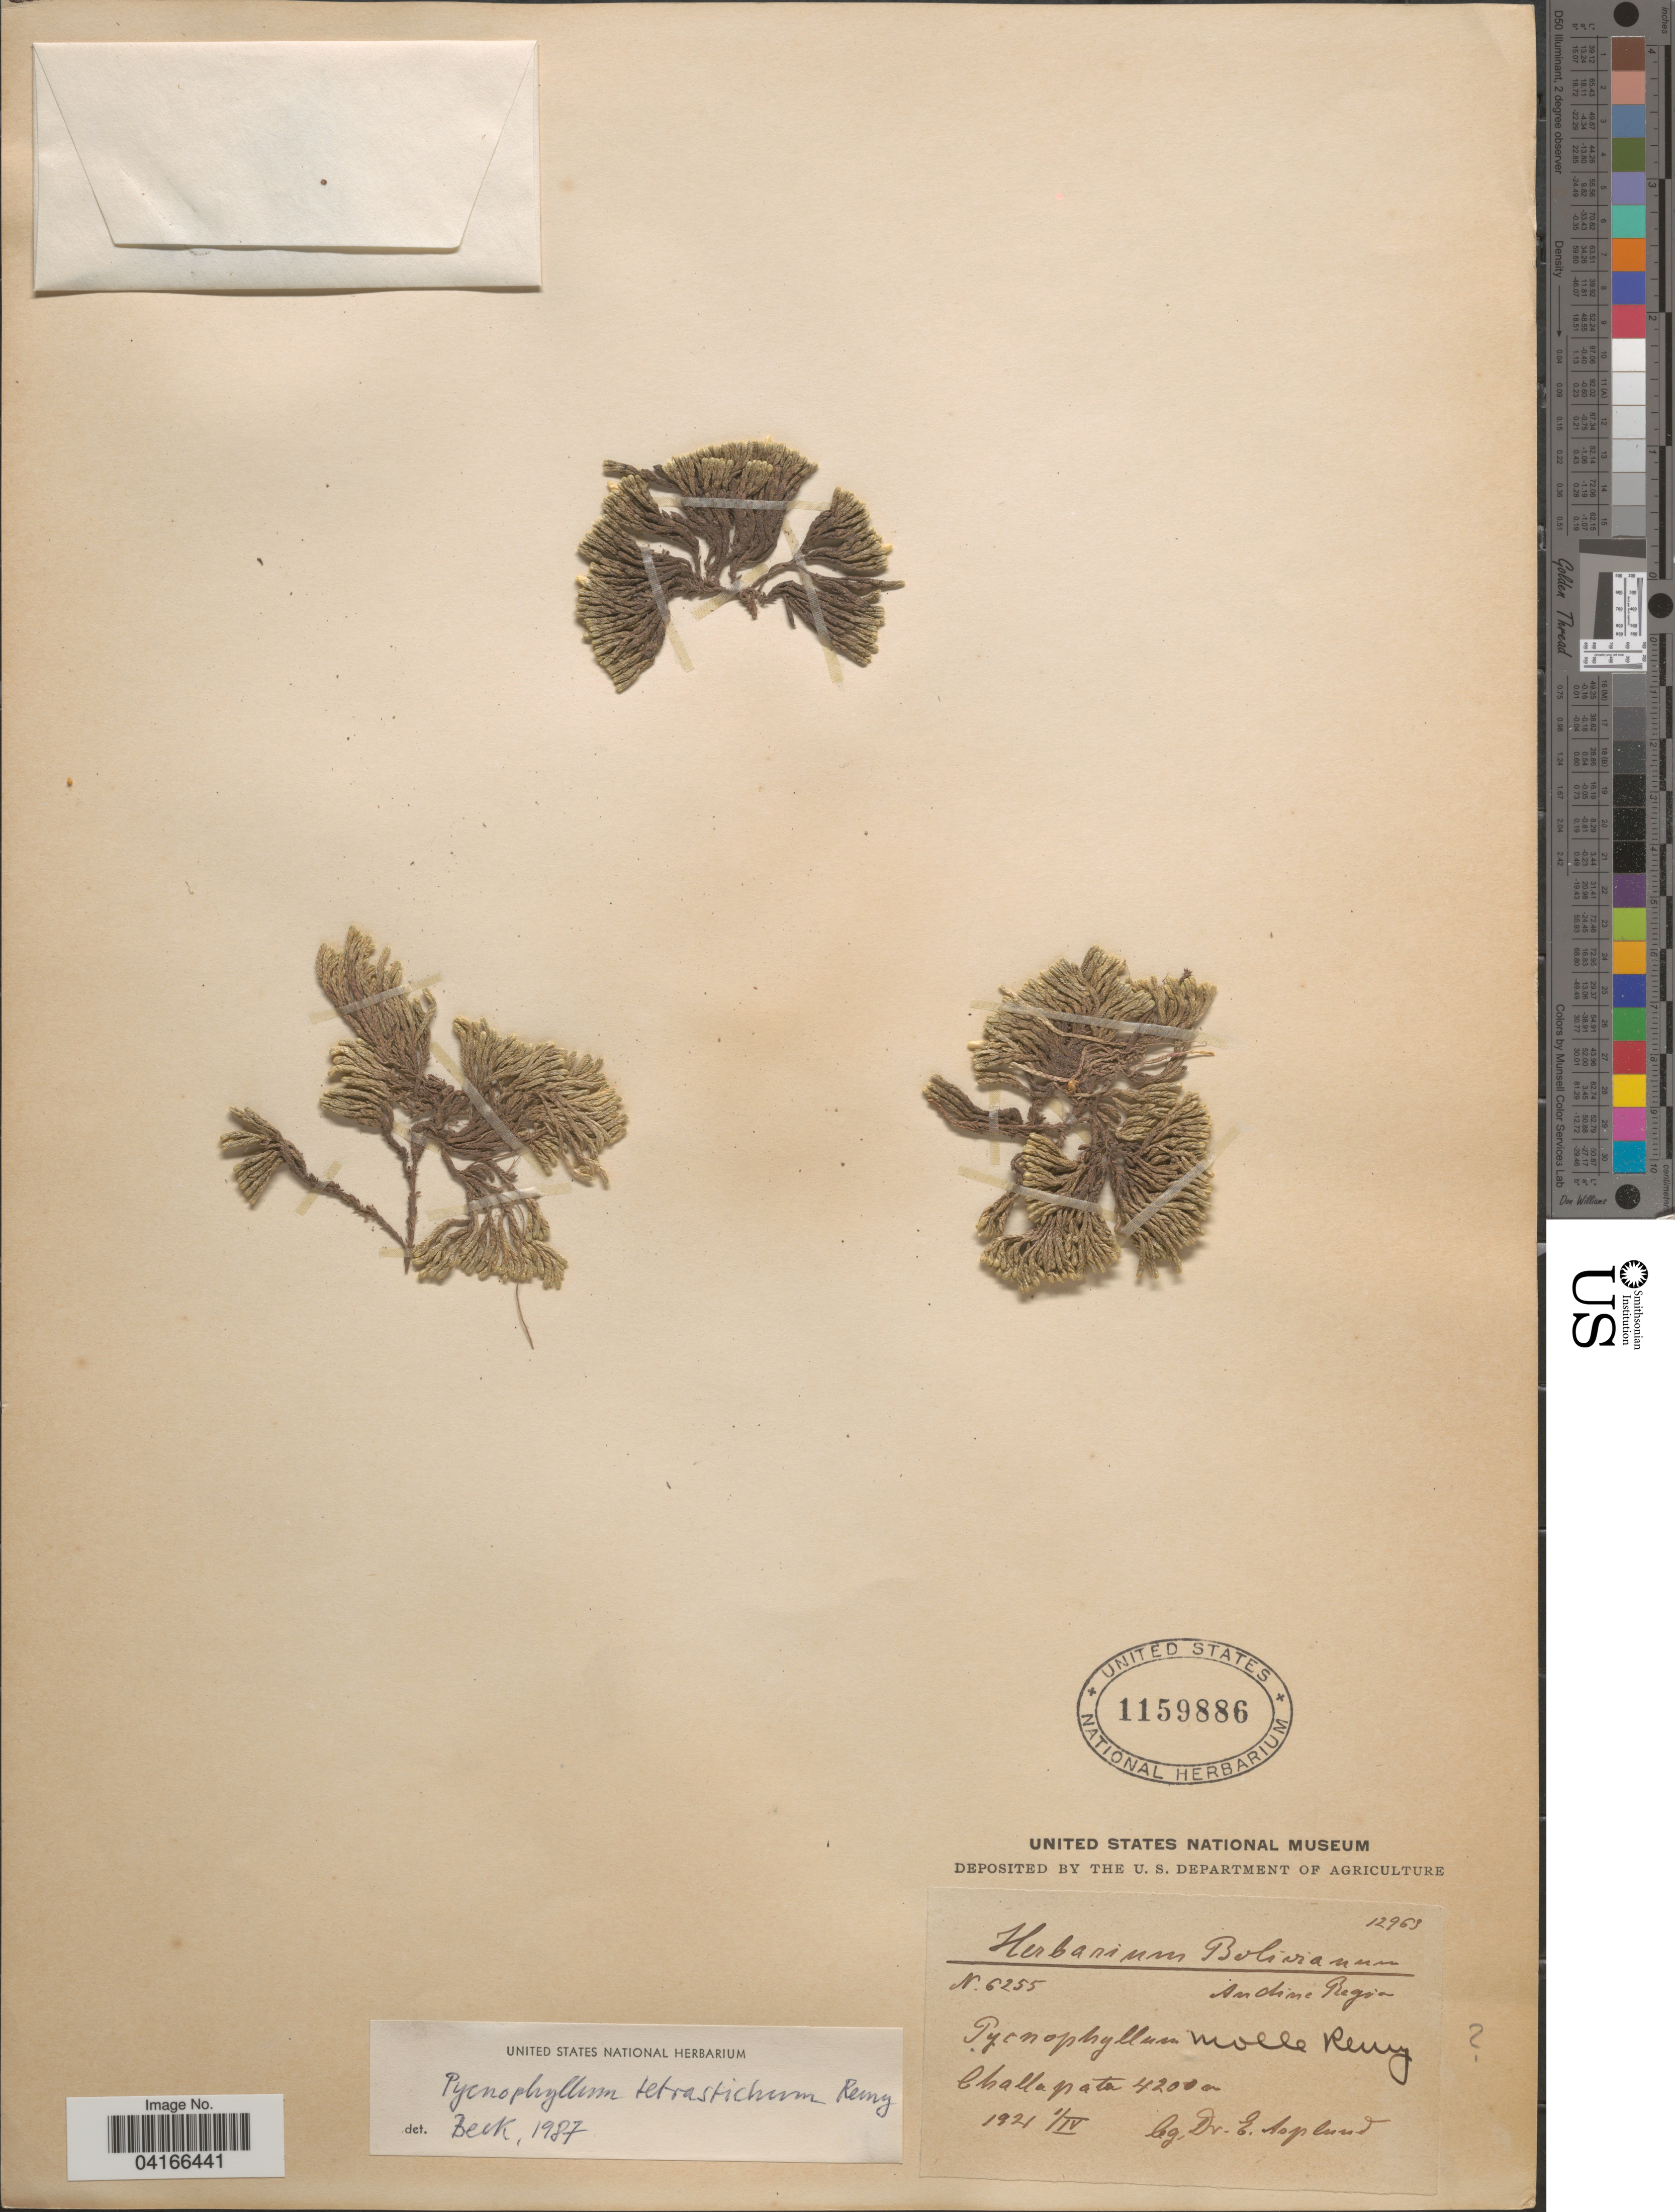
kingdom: Plantae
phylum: Tracheophyta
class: Magnoliopsida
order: Caryophyllales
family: Caryophyllaceae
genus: Pycnophyllum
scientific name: Pycnophyllum tetrastichum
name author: J. Rémy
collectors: E. Asplund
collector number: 6255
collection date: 1921-04-01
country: Bolivia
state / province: Oruro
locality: Bolivianum. Andine Reigon. Challapata.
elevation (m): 4200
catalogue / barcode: US 1159886